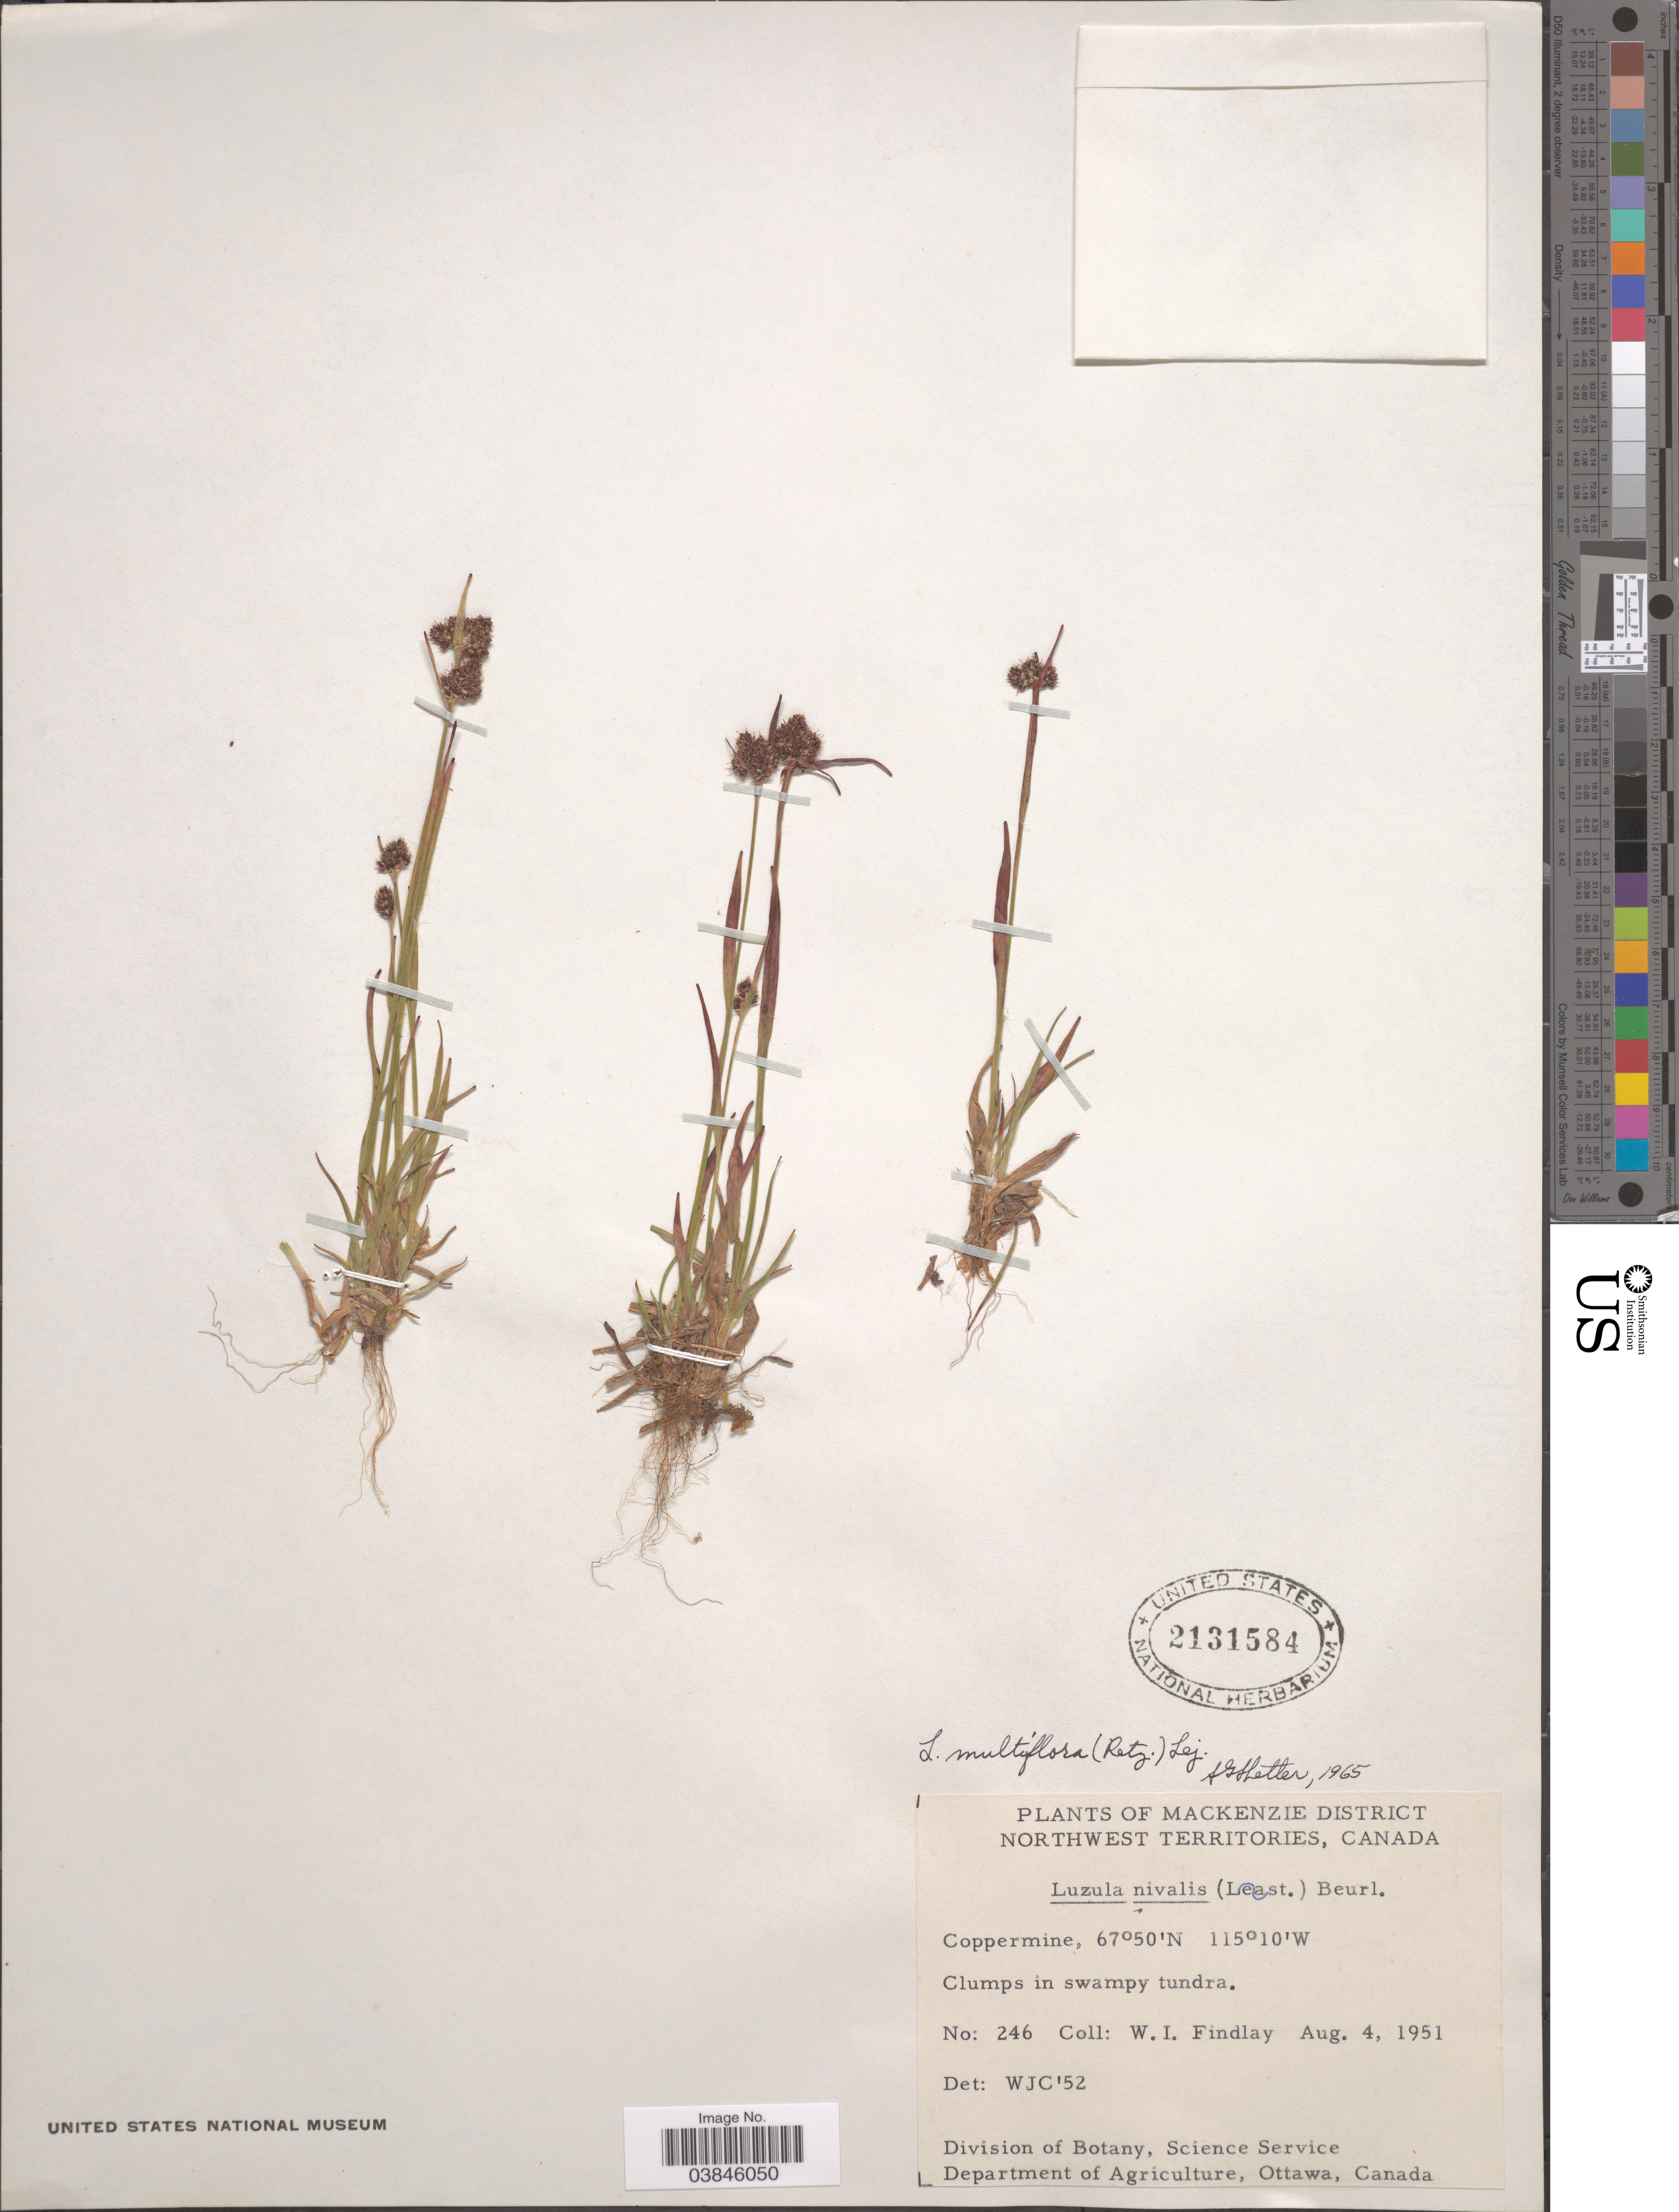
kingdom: Plantae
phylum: Tracheophyta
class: Liliopsida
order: Poales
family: Juncaceae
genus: Luzula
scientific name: Luzula multiflora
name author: (Ehrh.) Lej.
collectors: W. Findlay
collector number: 246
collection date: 1951-08-04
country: Canada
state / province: Northwest Territories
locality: Mackenzie District. Coppermine.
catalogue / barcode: US 2131584